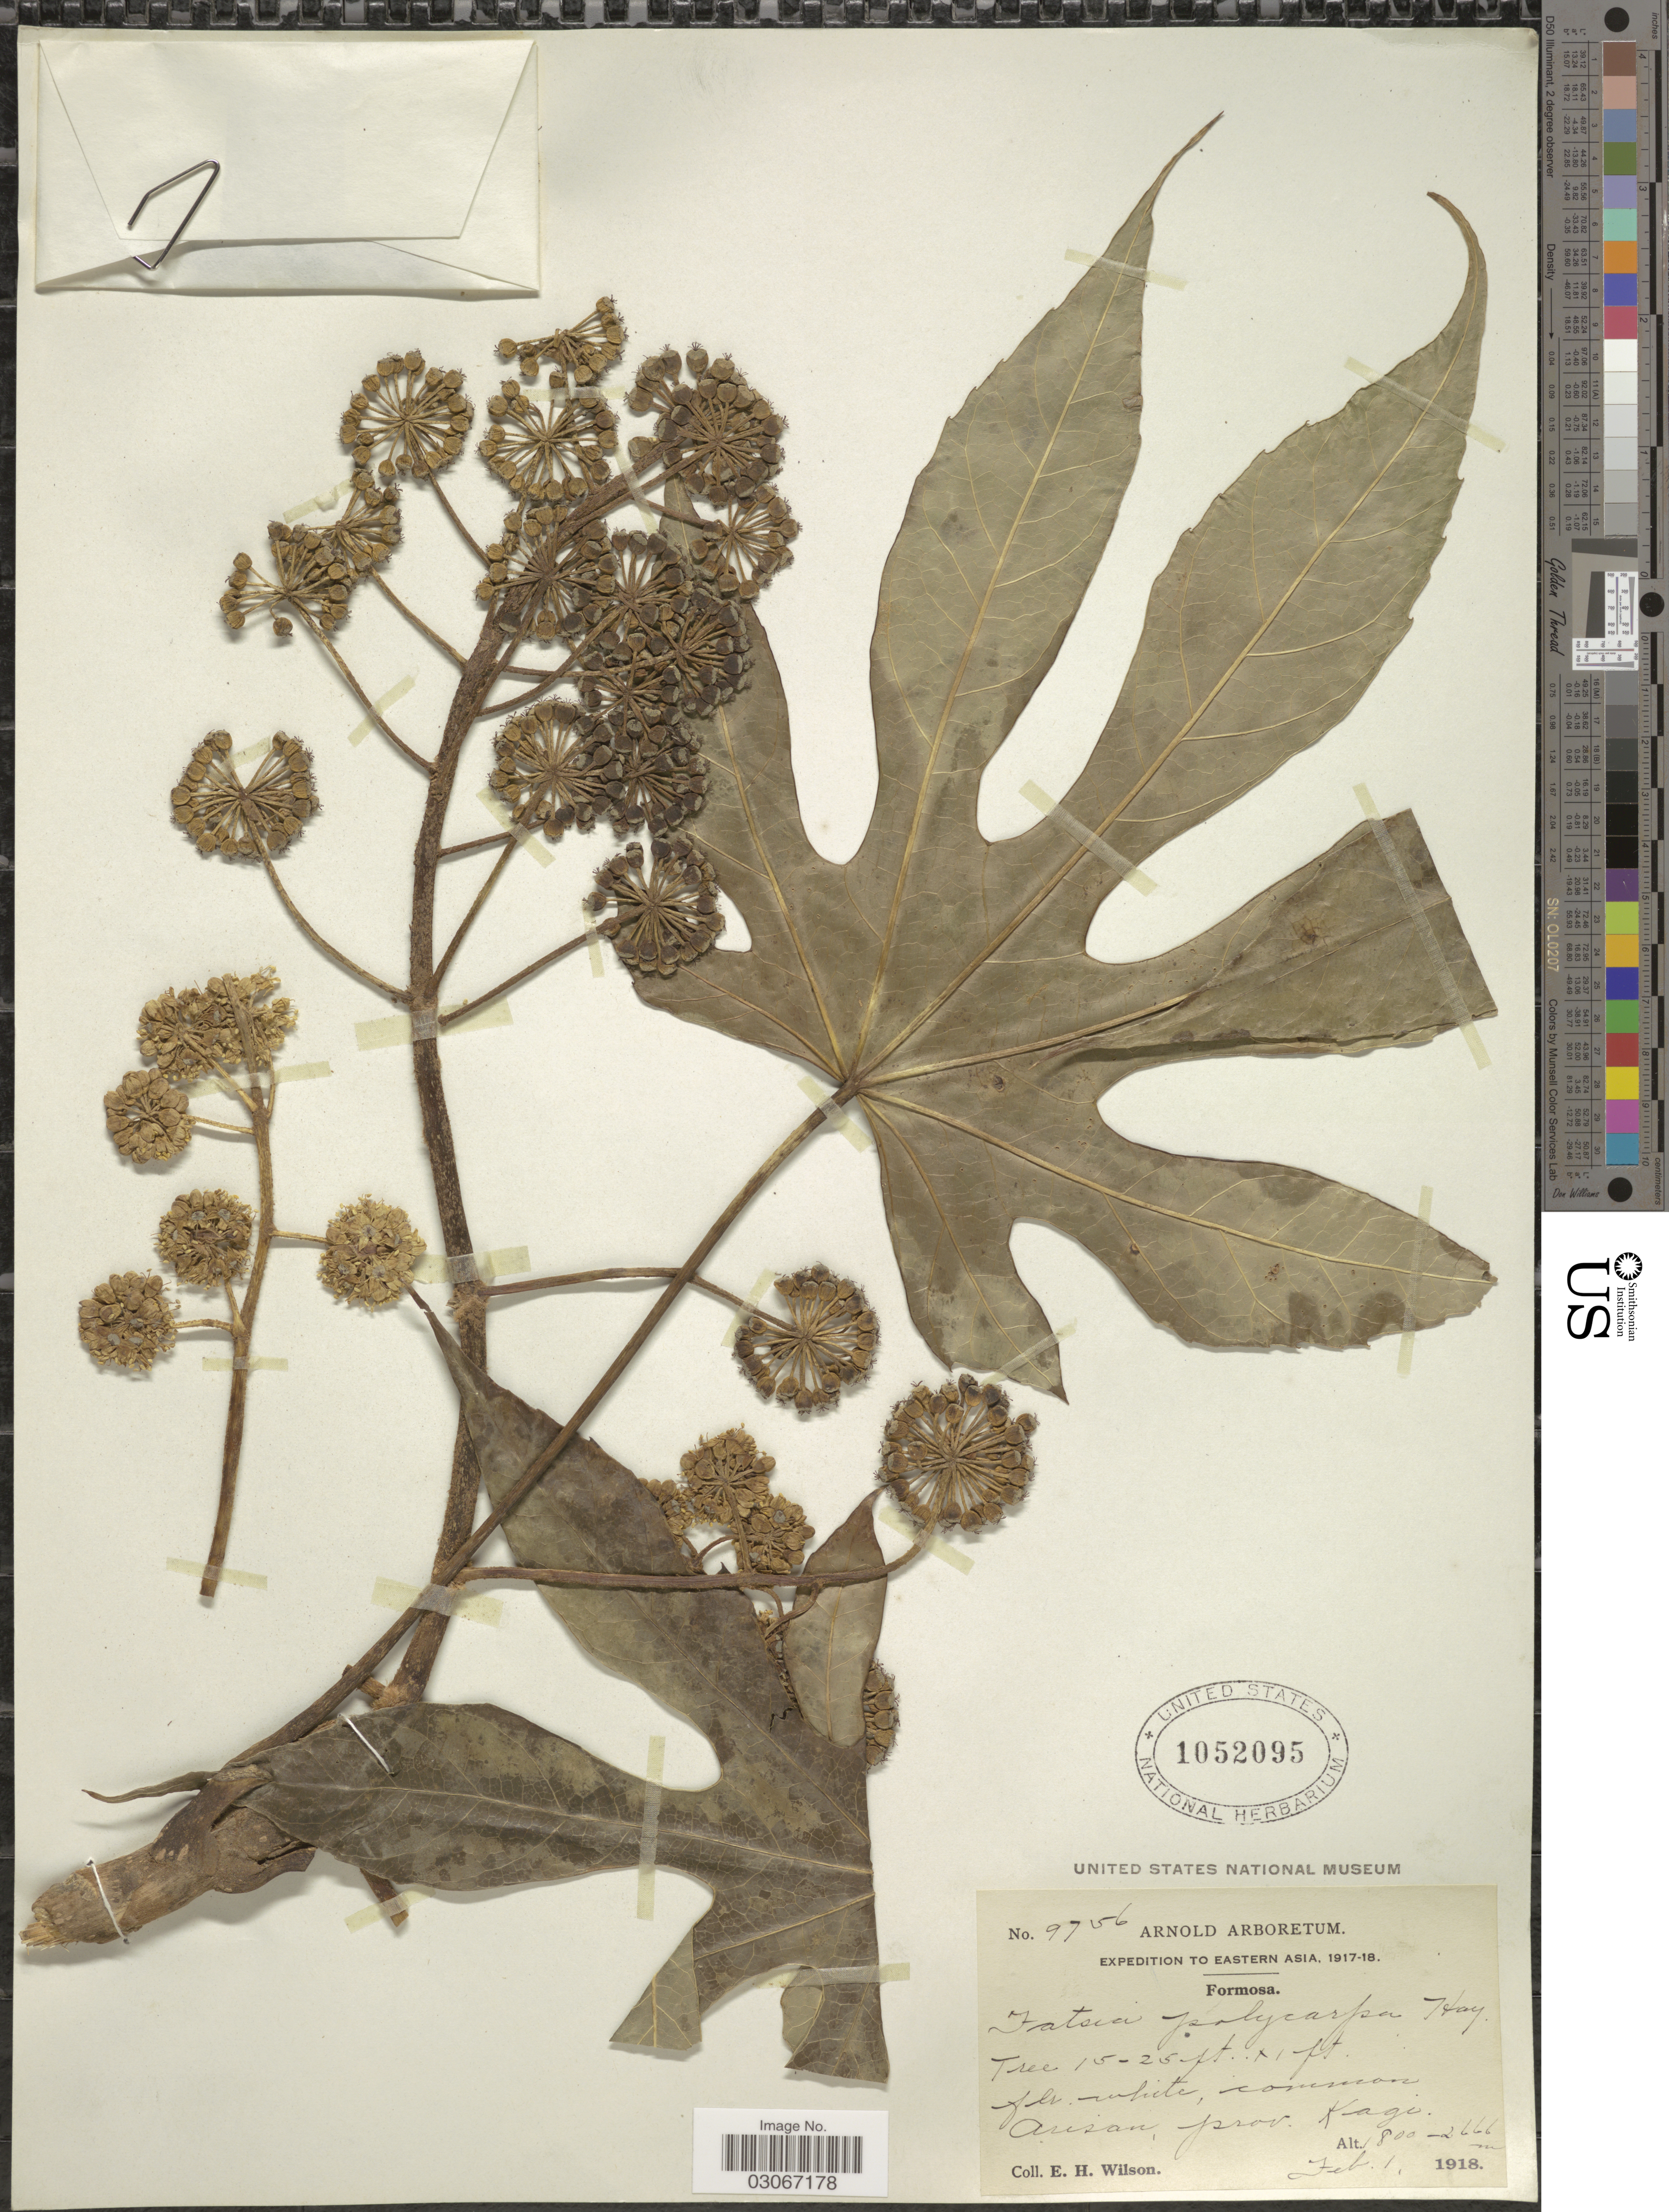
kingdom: Plantae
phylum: Tracheophyta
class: Magnoliopsida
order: Apiales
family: Araliaceae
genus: Fatsia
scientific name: Fatsia polycarpa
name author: Hayata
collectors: E. Wilson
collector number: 9756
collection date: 1918-02-01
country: Taiwan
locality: Formosa. Arisan, prov. Kagi.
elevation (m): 1800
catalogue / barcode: US 1052095